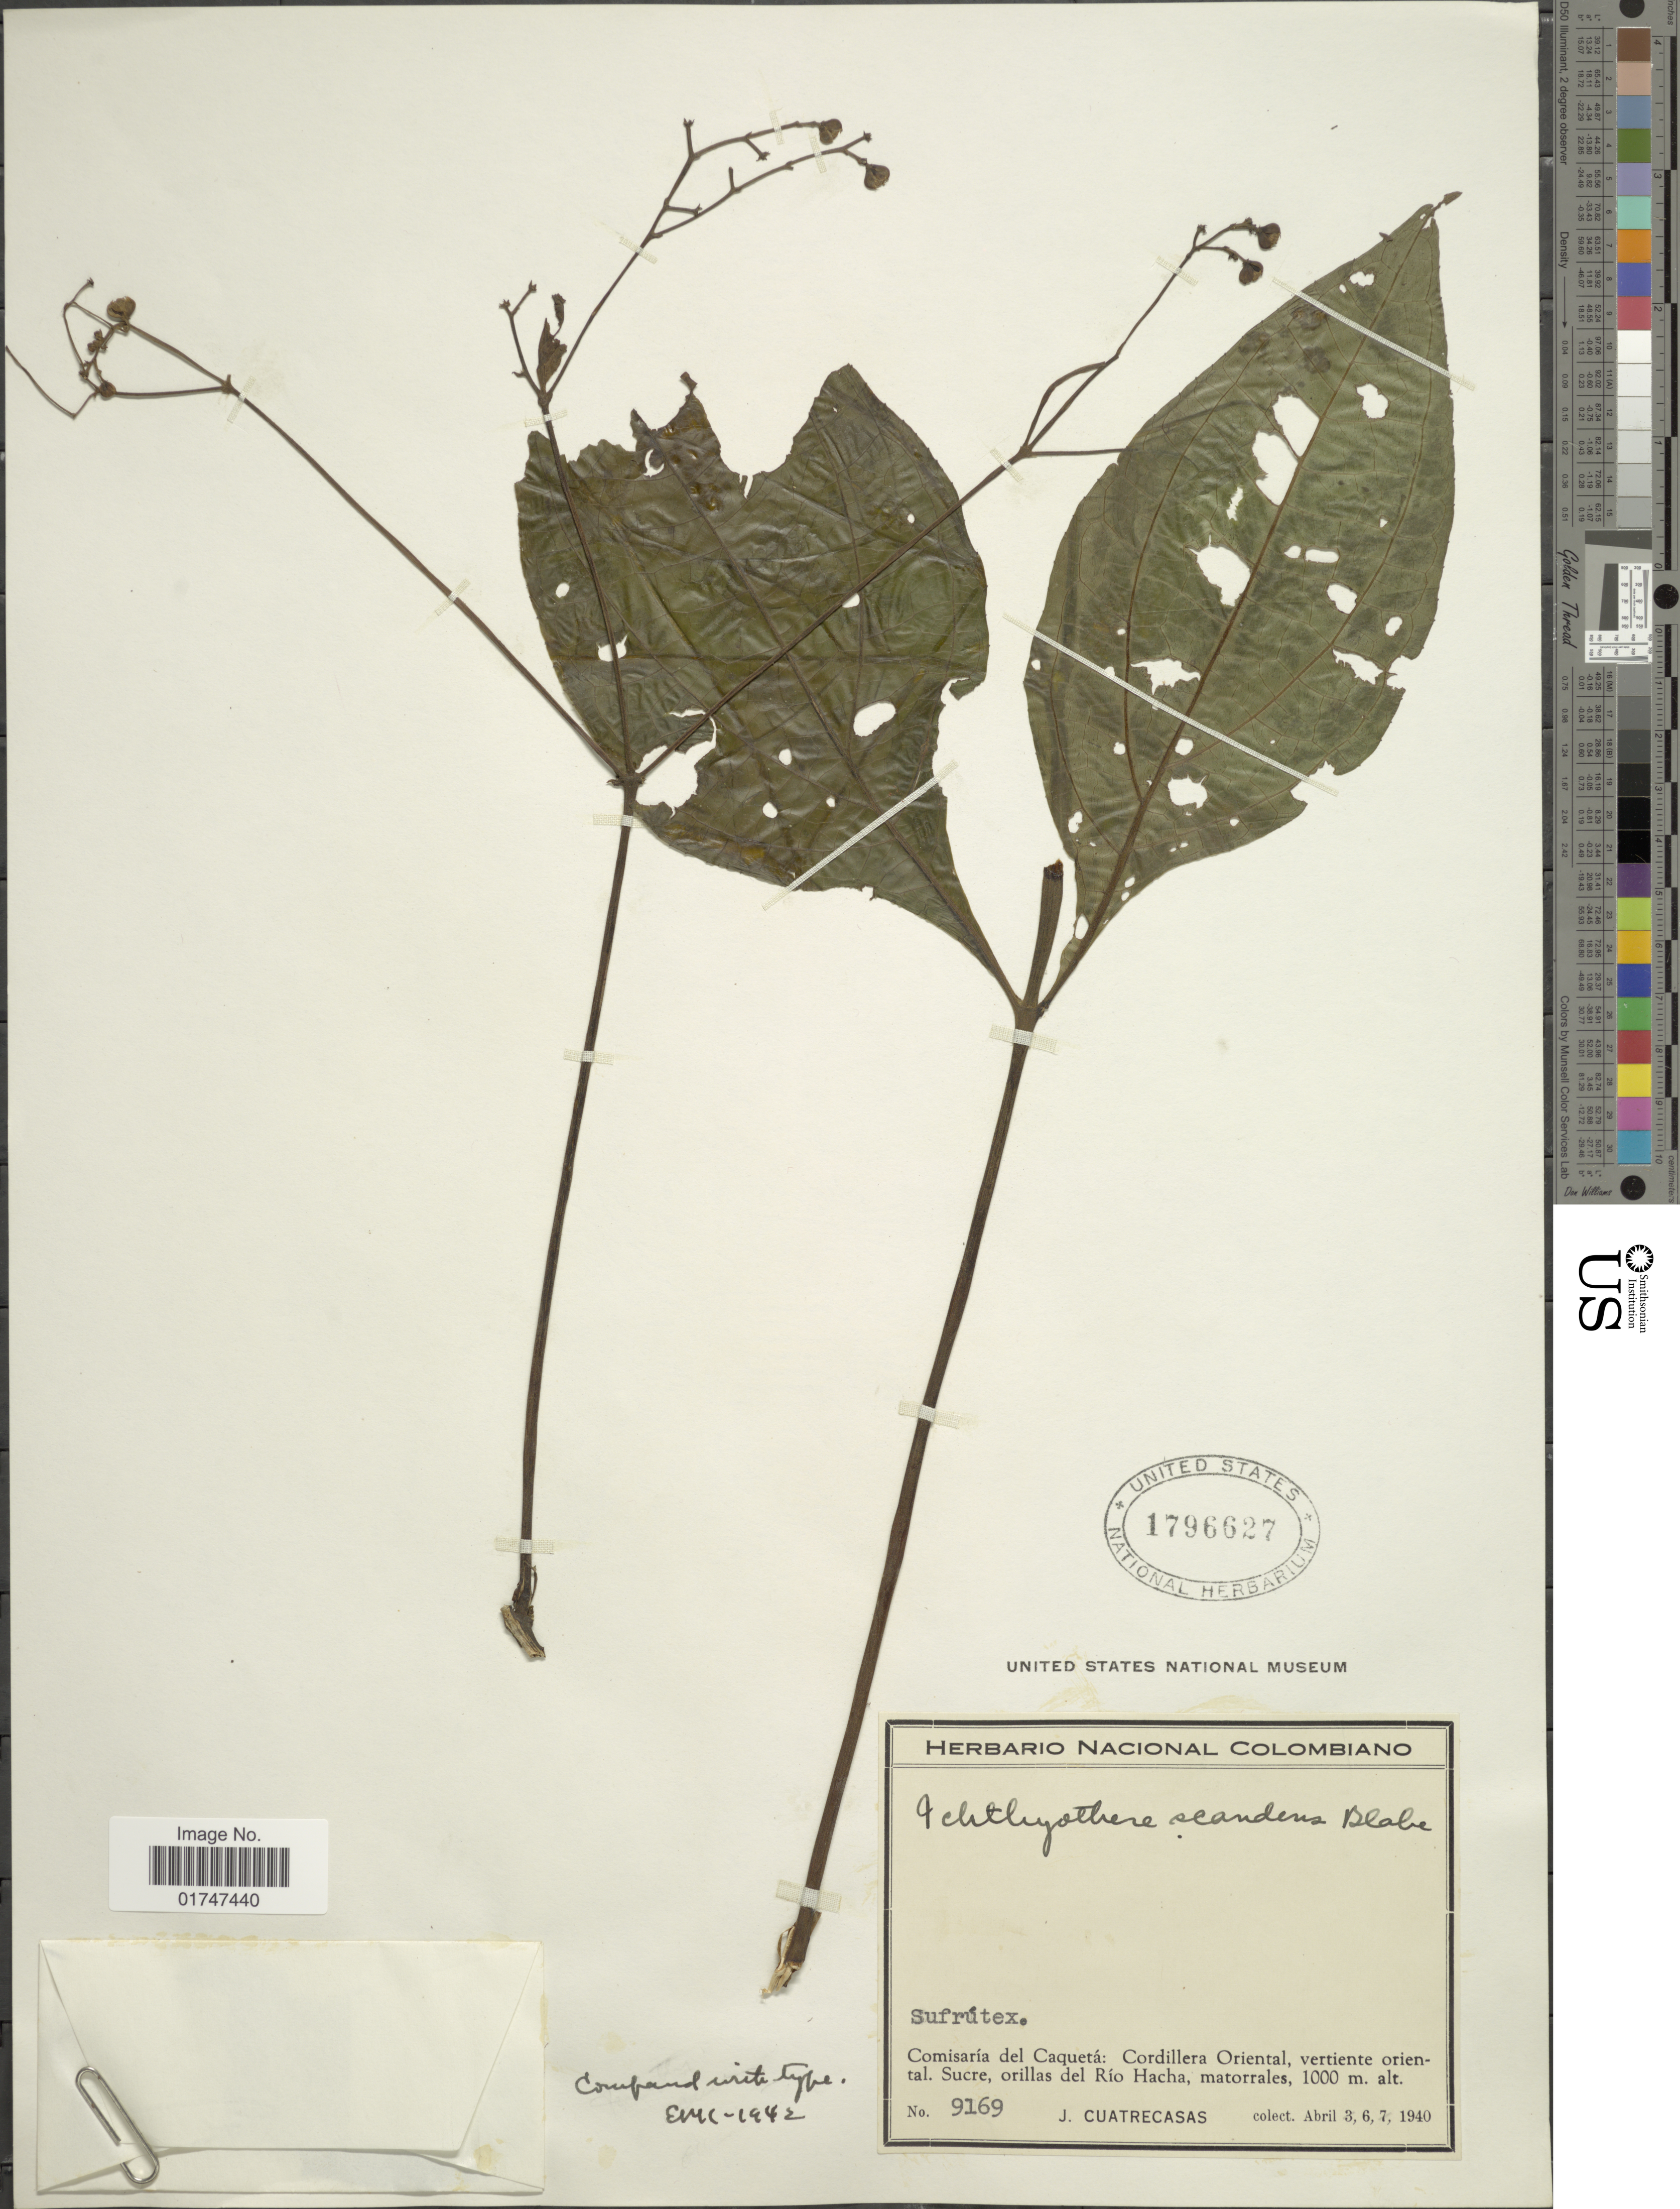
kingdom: Plantae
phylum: Tracheophyta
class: Magnoliopsida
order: Asterales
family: Asteraceae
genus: Ichthyothere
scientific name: Ichthyothere scandens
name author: S.F. Blake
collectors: J. Cuatrecasas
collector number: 9169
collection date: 1940-04-03/1940-04-07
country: Colombia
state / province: Caquetá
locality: Comisaría del Caquetá: Cordillera Oriental, vertiente oriental. Sucre, orillas del Río Hacha, matorrales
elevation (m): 1000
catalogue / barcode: US 1796627